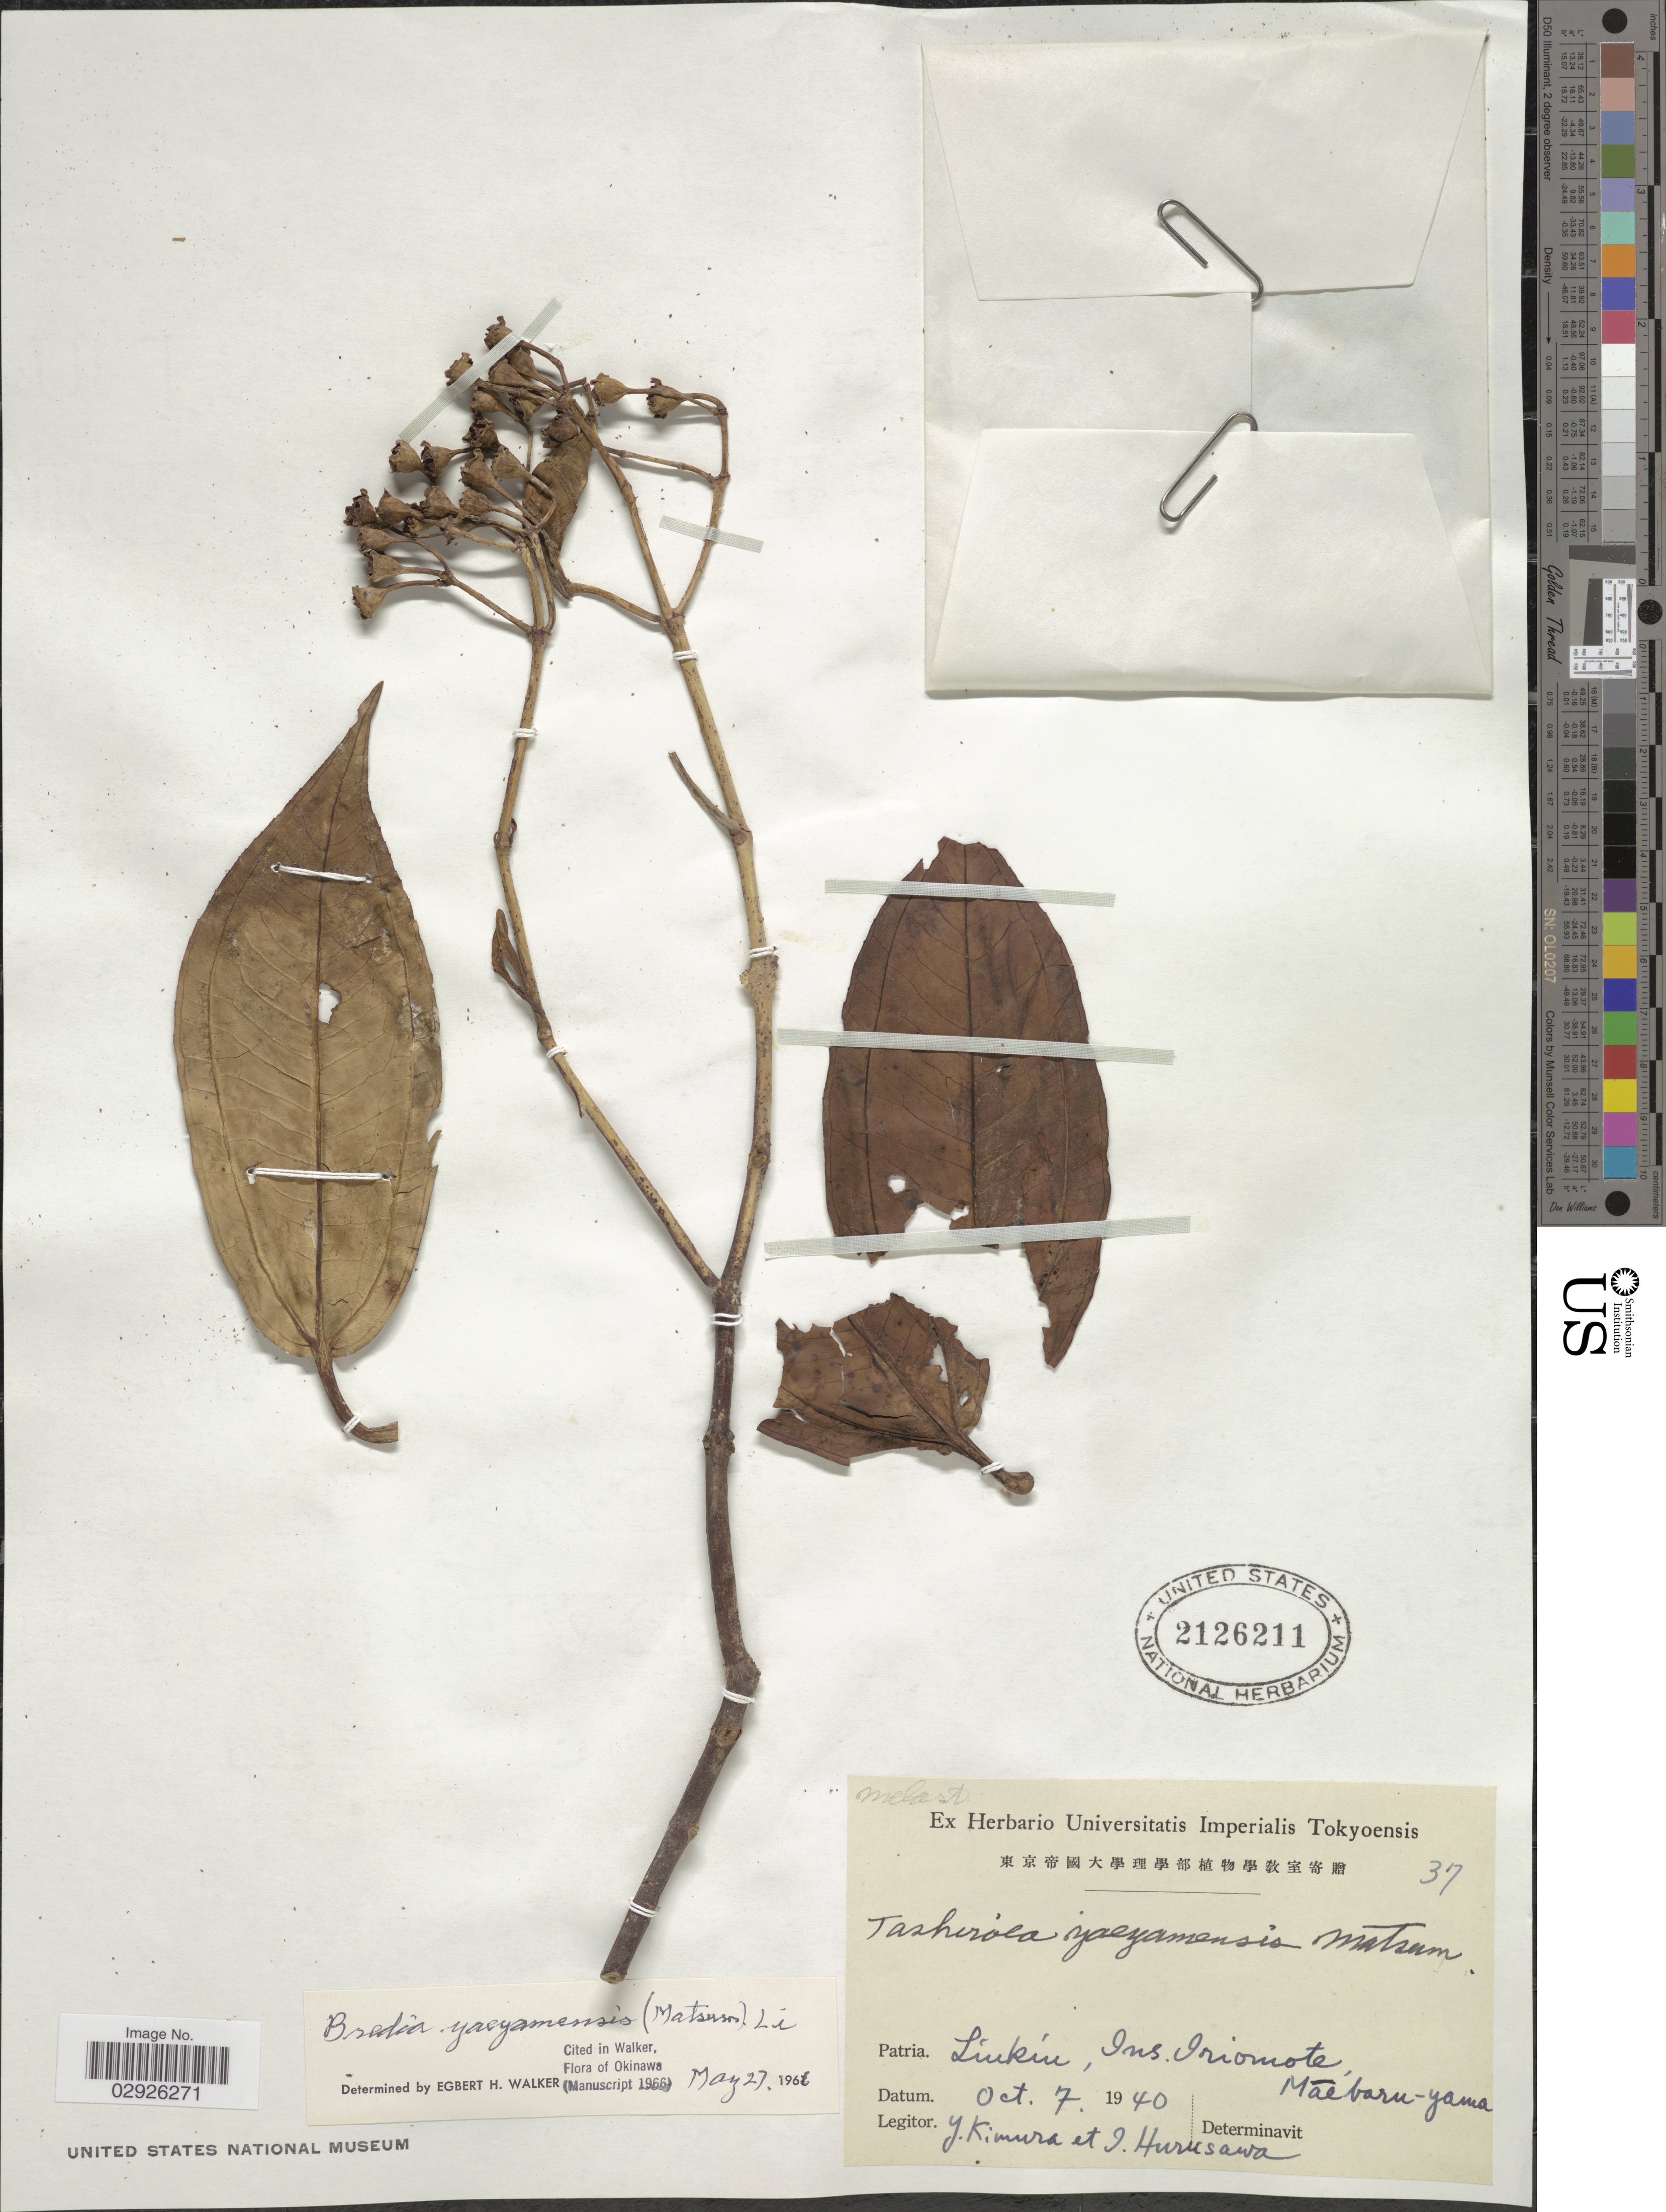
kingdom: Plantae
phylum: Tracheophyta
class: Magnoliopsida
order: Myrtales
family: Melastomataceae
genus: Tashiroea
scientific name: Tashiroea yaeyamensis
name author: Matsum.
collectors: Y. Kimura & I. Hurusawa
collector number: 37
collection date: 1940-10-07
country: Japan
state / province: Okinawa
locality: Patra. Liukiu, Ins. Iriomte, Maebaru-yama.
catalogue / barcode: US 2126211